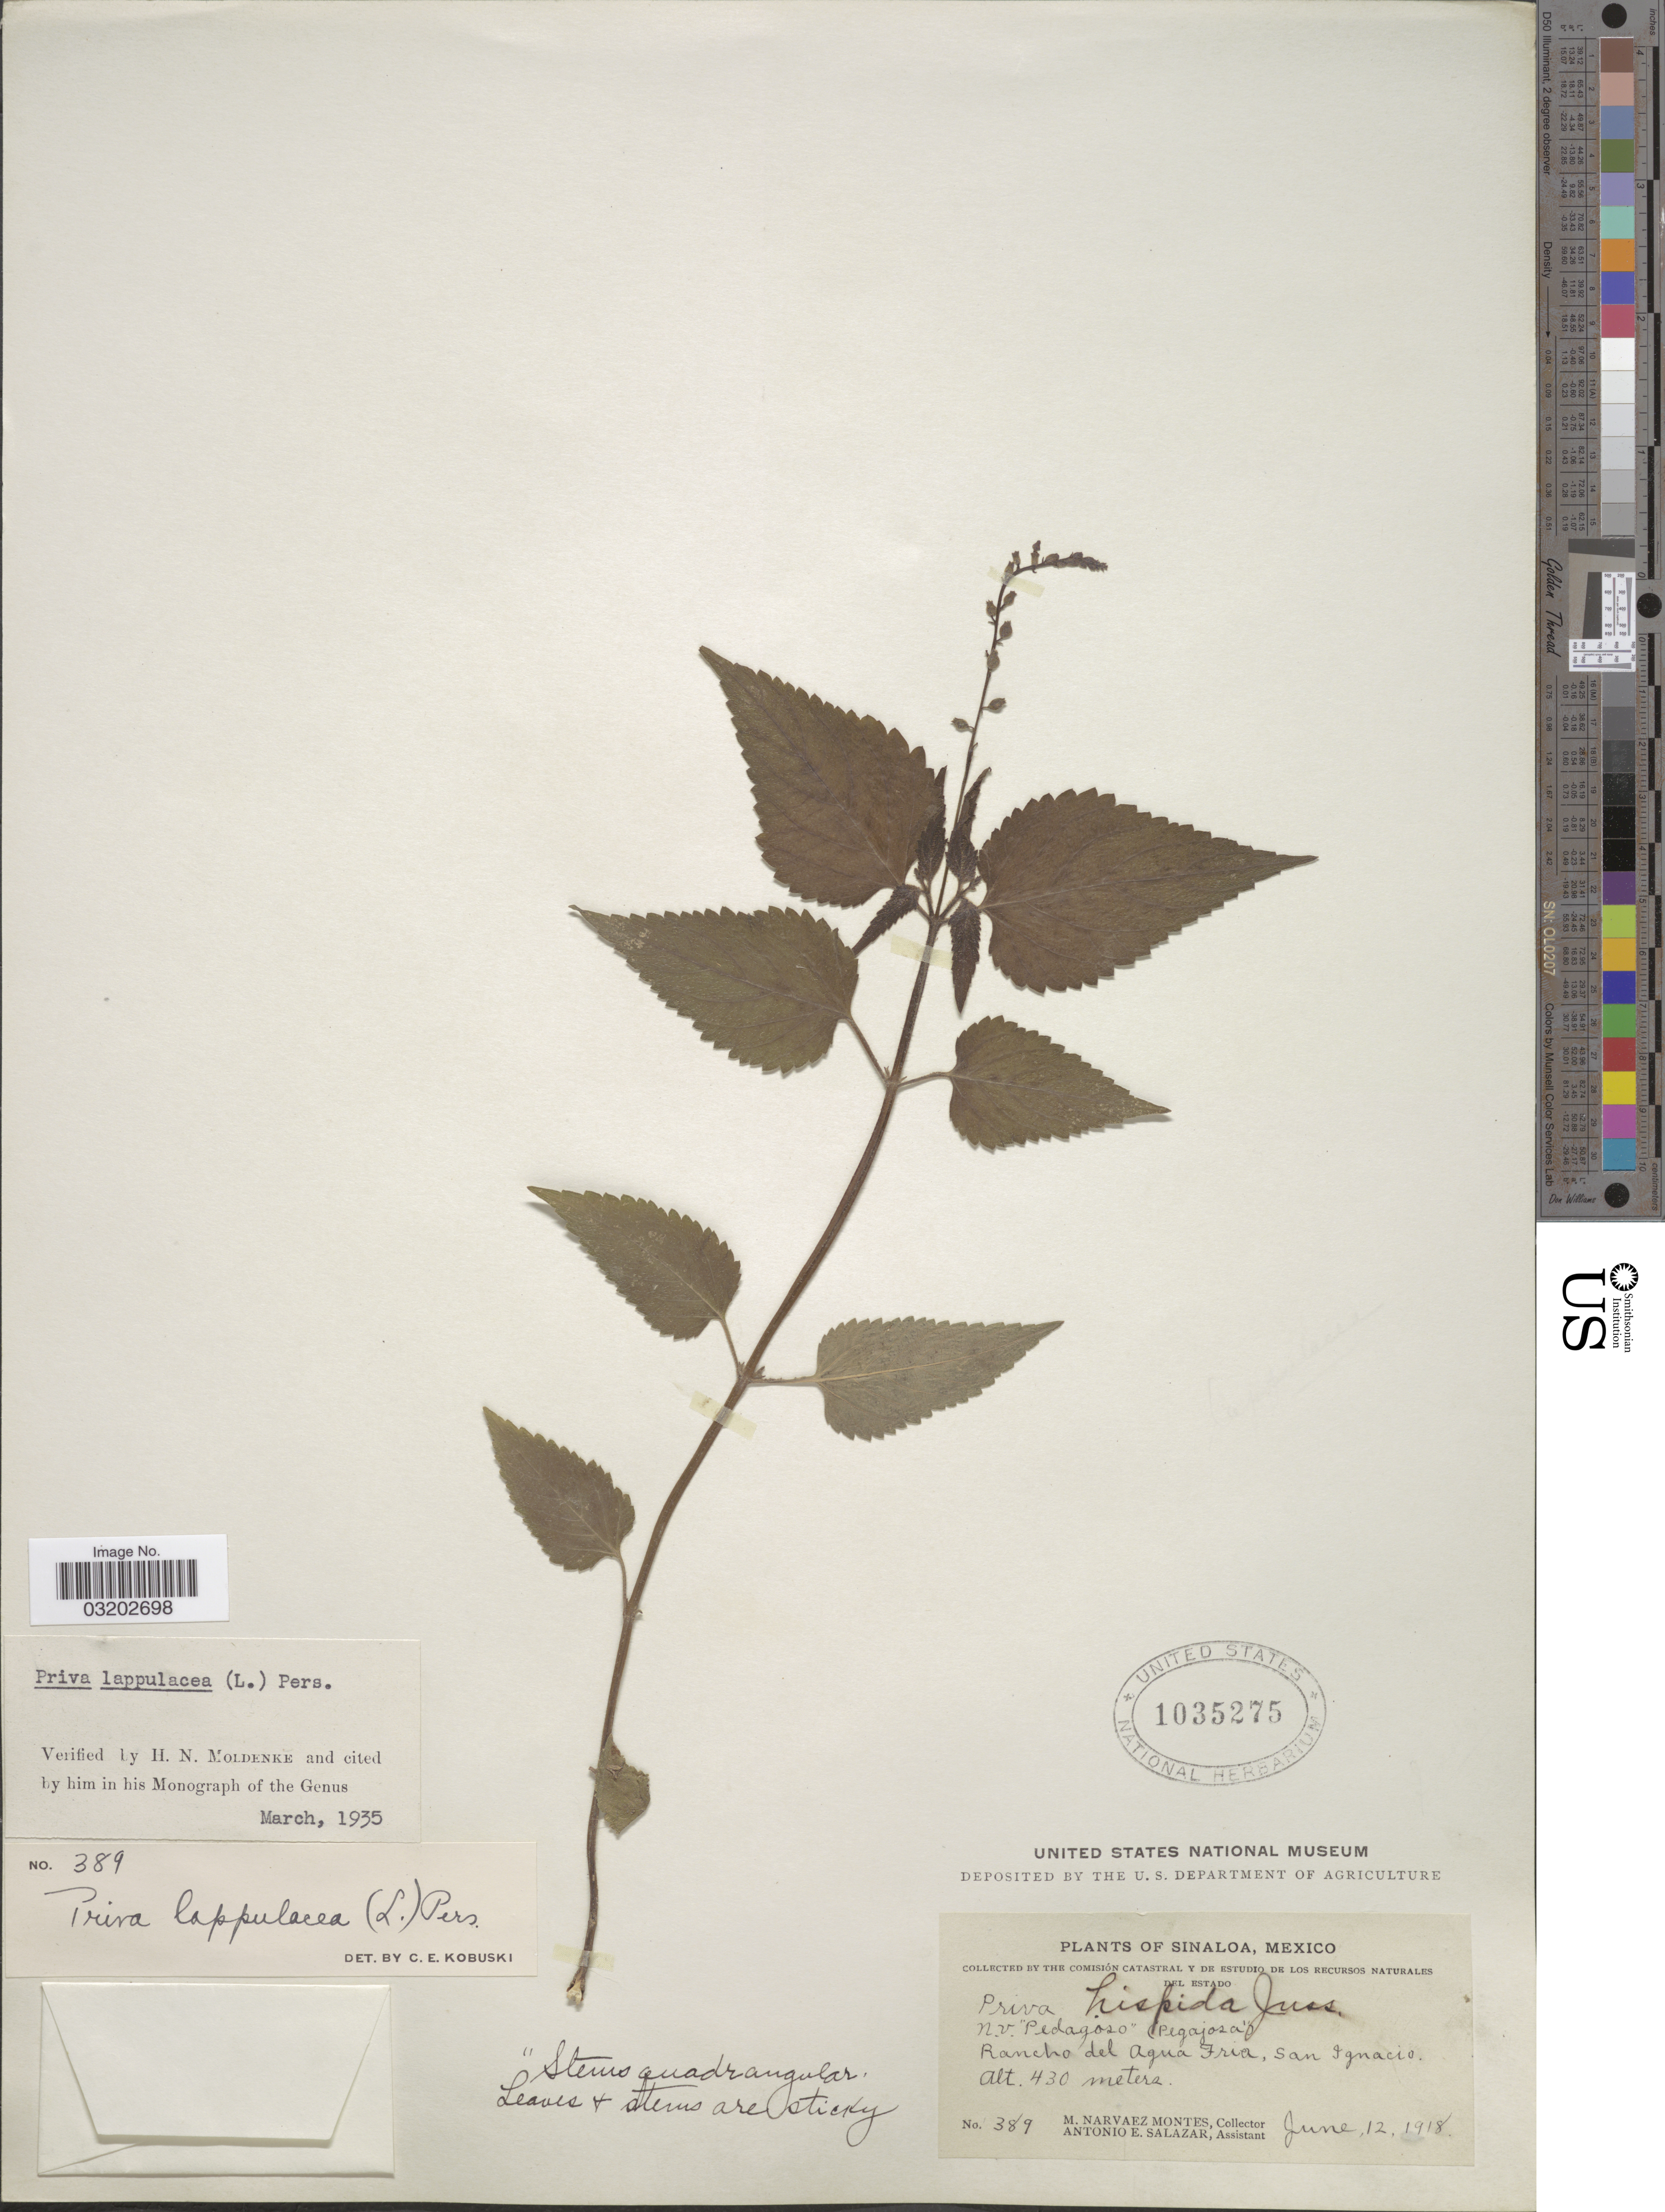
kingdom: Plantae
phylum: Tracheophyta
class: Magnoliopsida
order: Lamiales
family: Verbenaceae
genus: Priva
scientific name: Priva lappulacea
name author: (L.) Pers.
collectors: M. Narvaez-Montes & A. E. Salazar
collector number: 389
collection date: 1918-06-12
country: Mexico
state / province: Sinaloa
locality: Rancho del Agua Fria, San Ignacio.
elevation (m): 430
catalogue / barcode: US 1035275